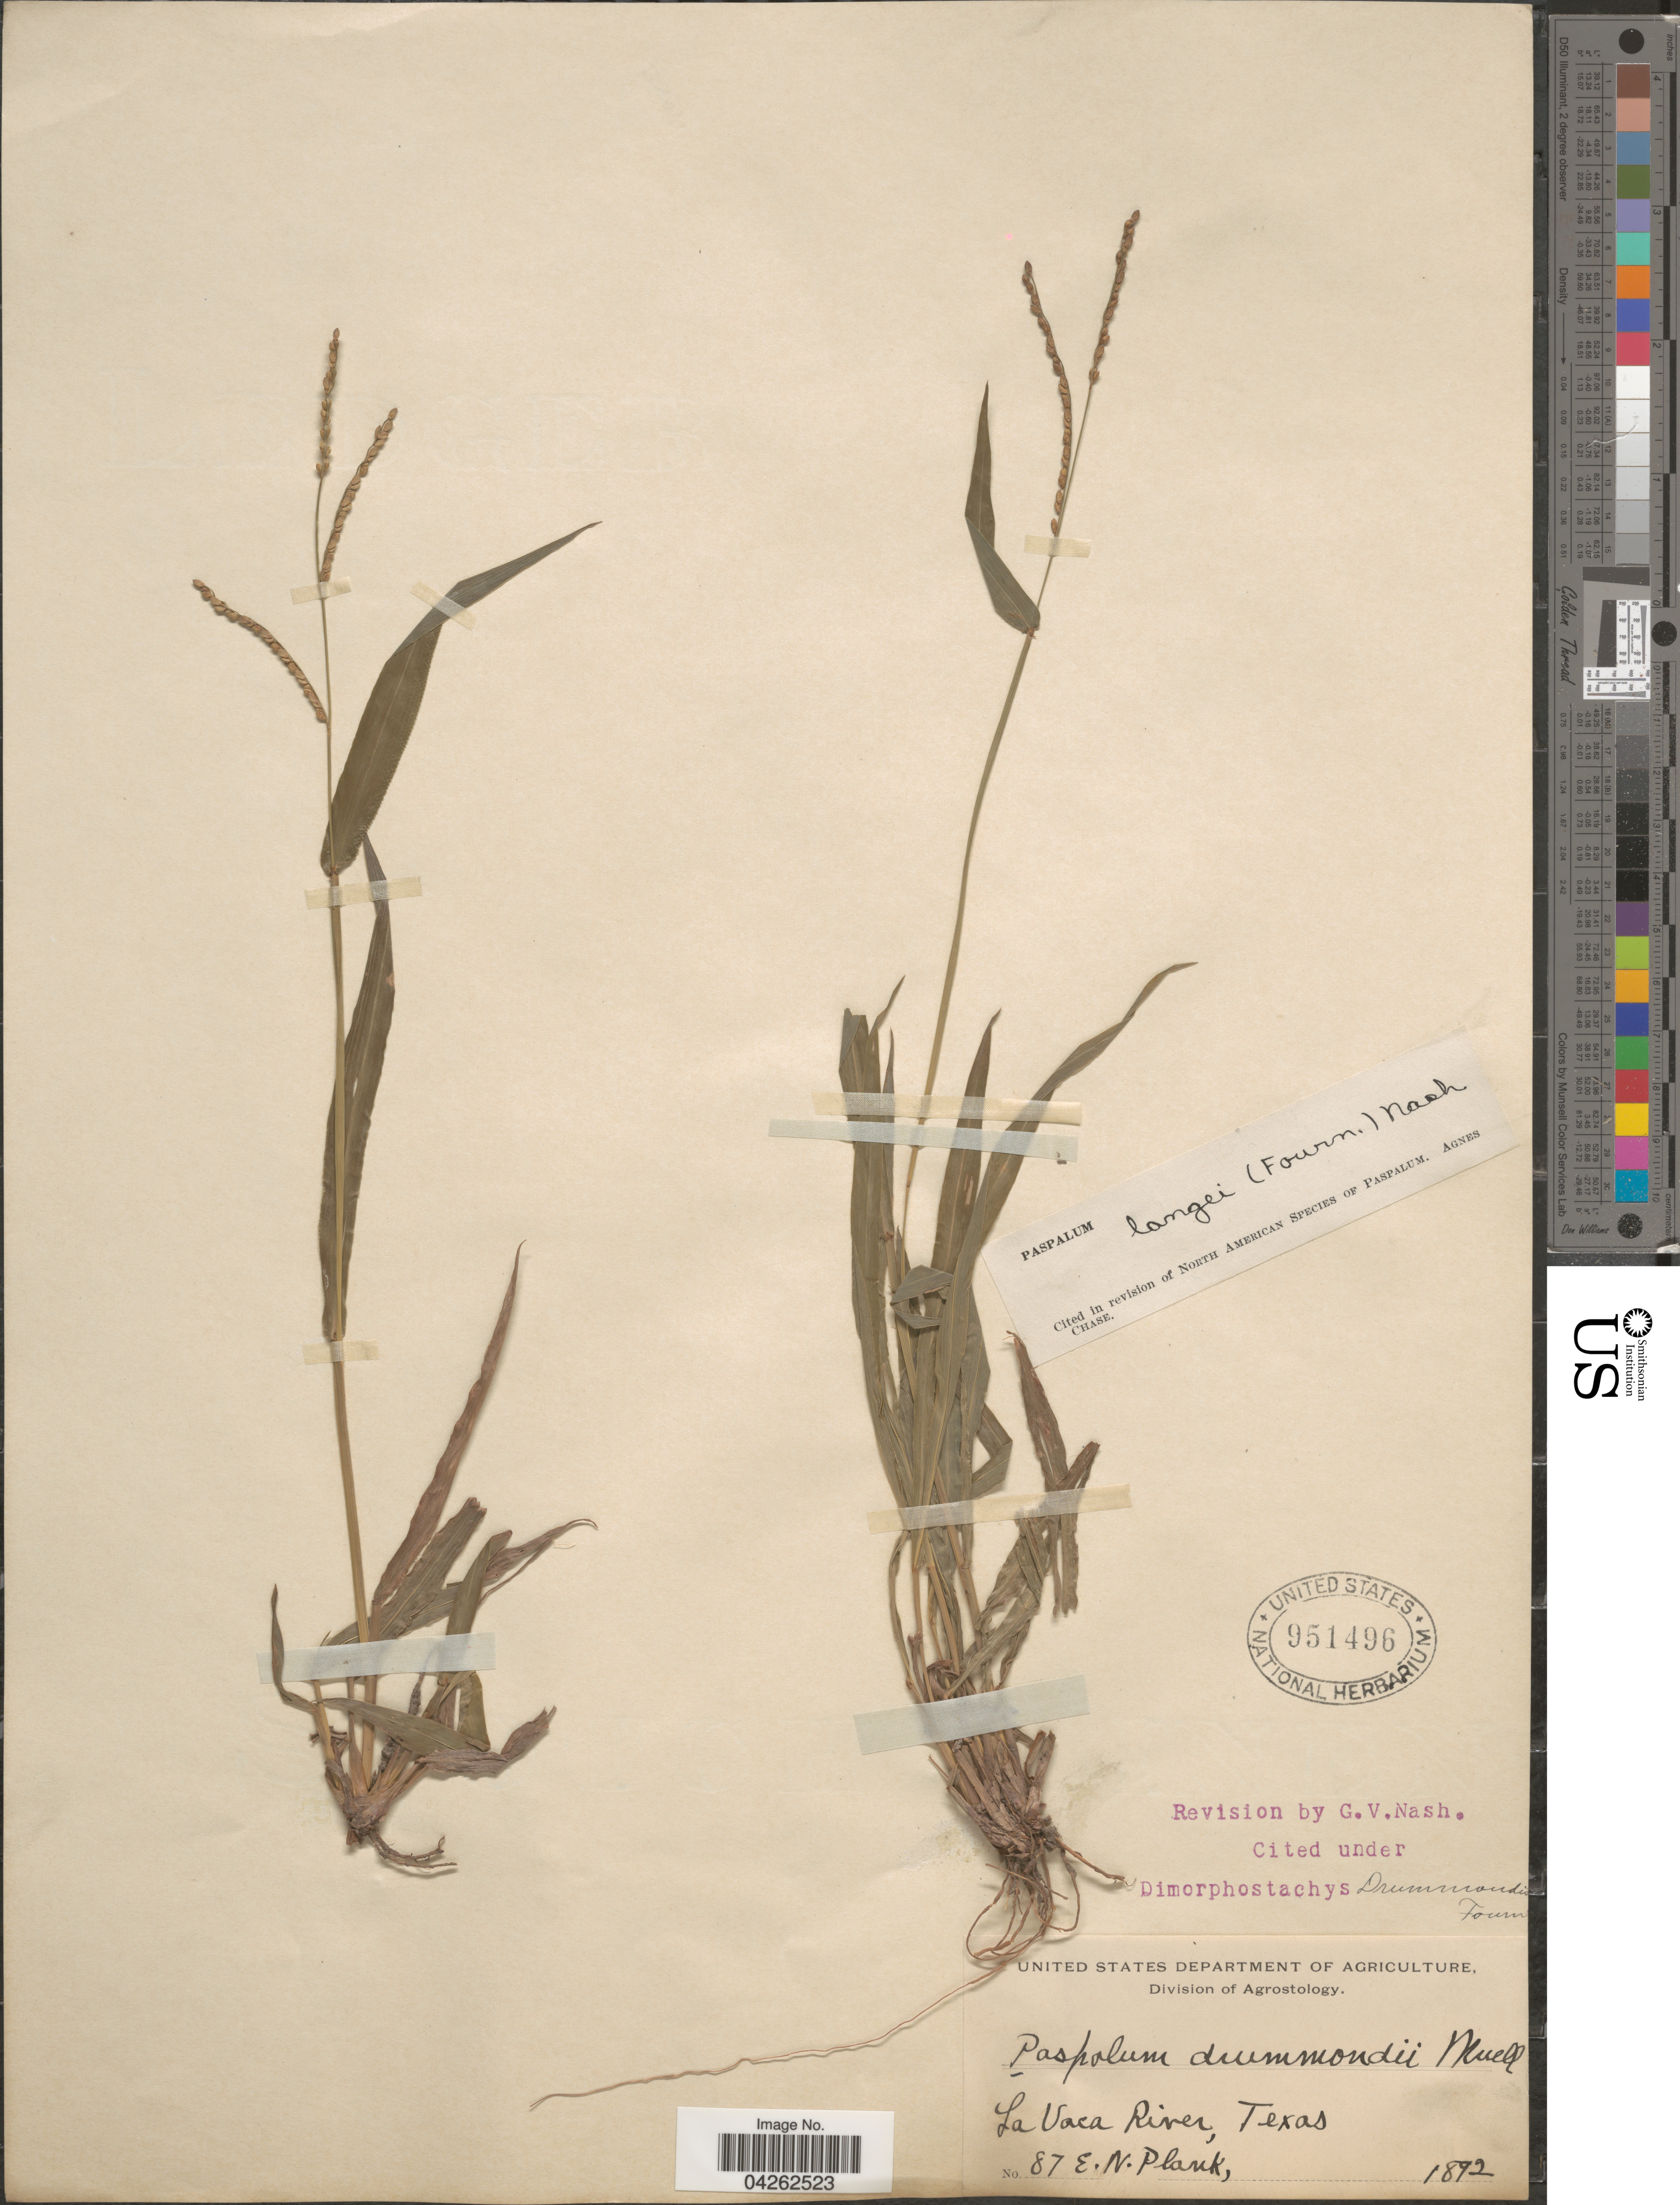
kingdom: Plantae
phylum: Tracheophyta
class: Liliopsida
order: Poales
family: Poaceae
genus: Paspalum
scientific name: Paspalum langei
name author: (E. Fourn.) Nash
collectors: E. Plank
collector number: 87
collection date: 1892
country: United States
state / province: Texas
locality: La Vaca River.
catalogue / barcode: US 951496